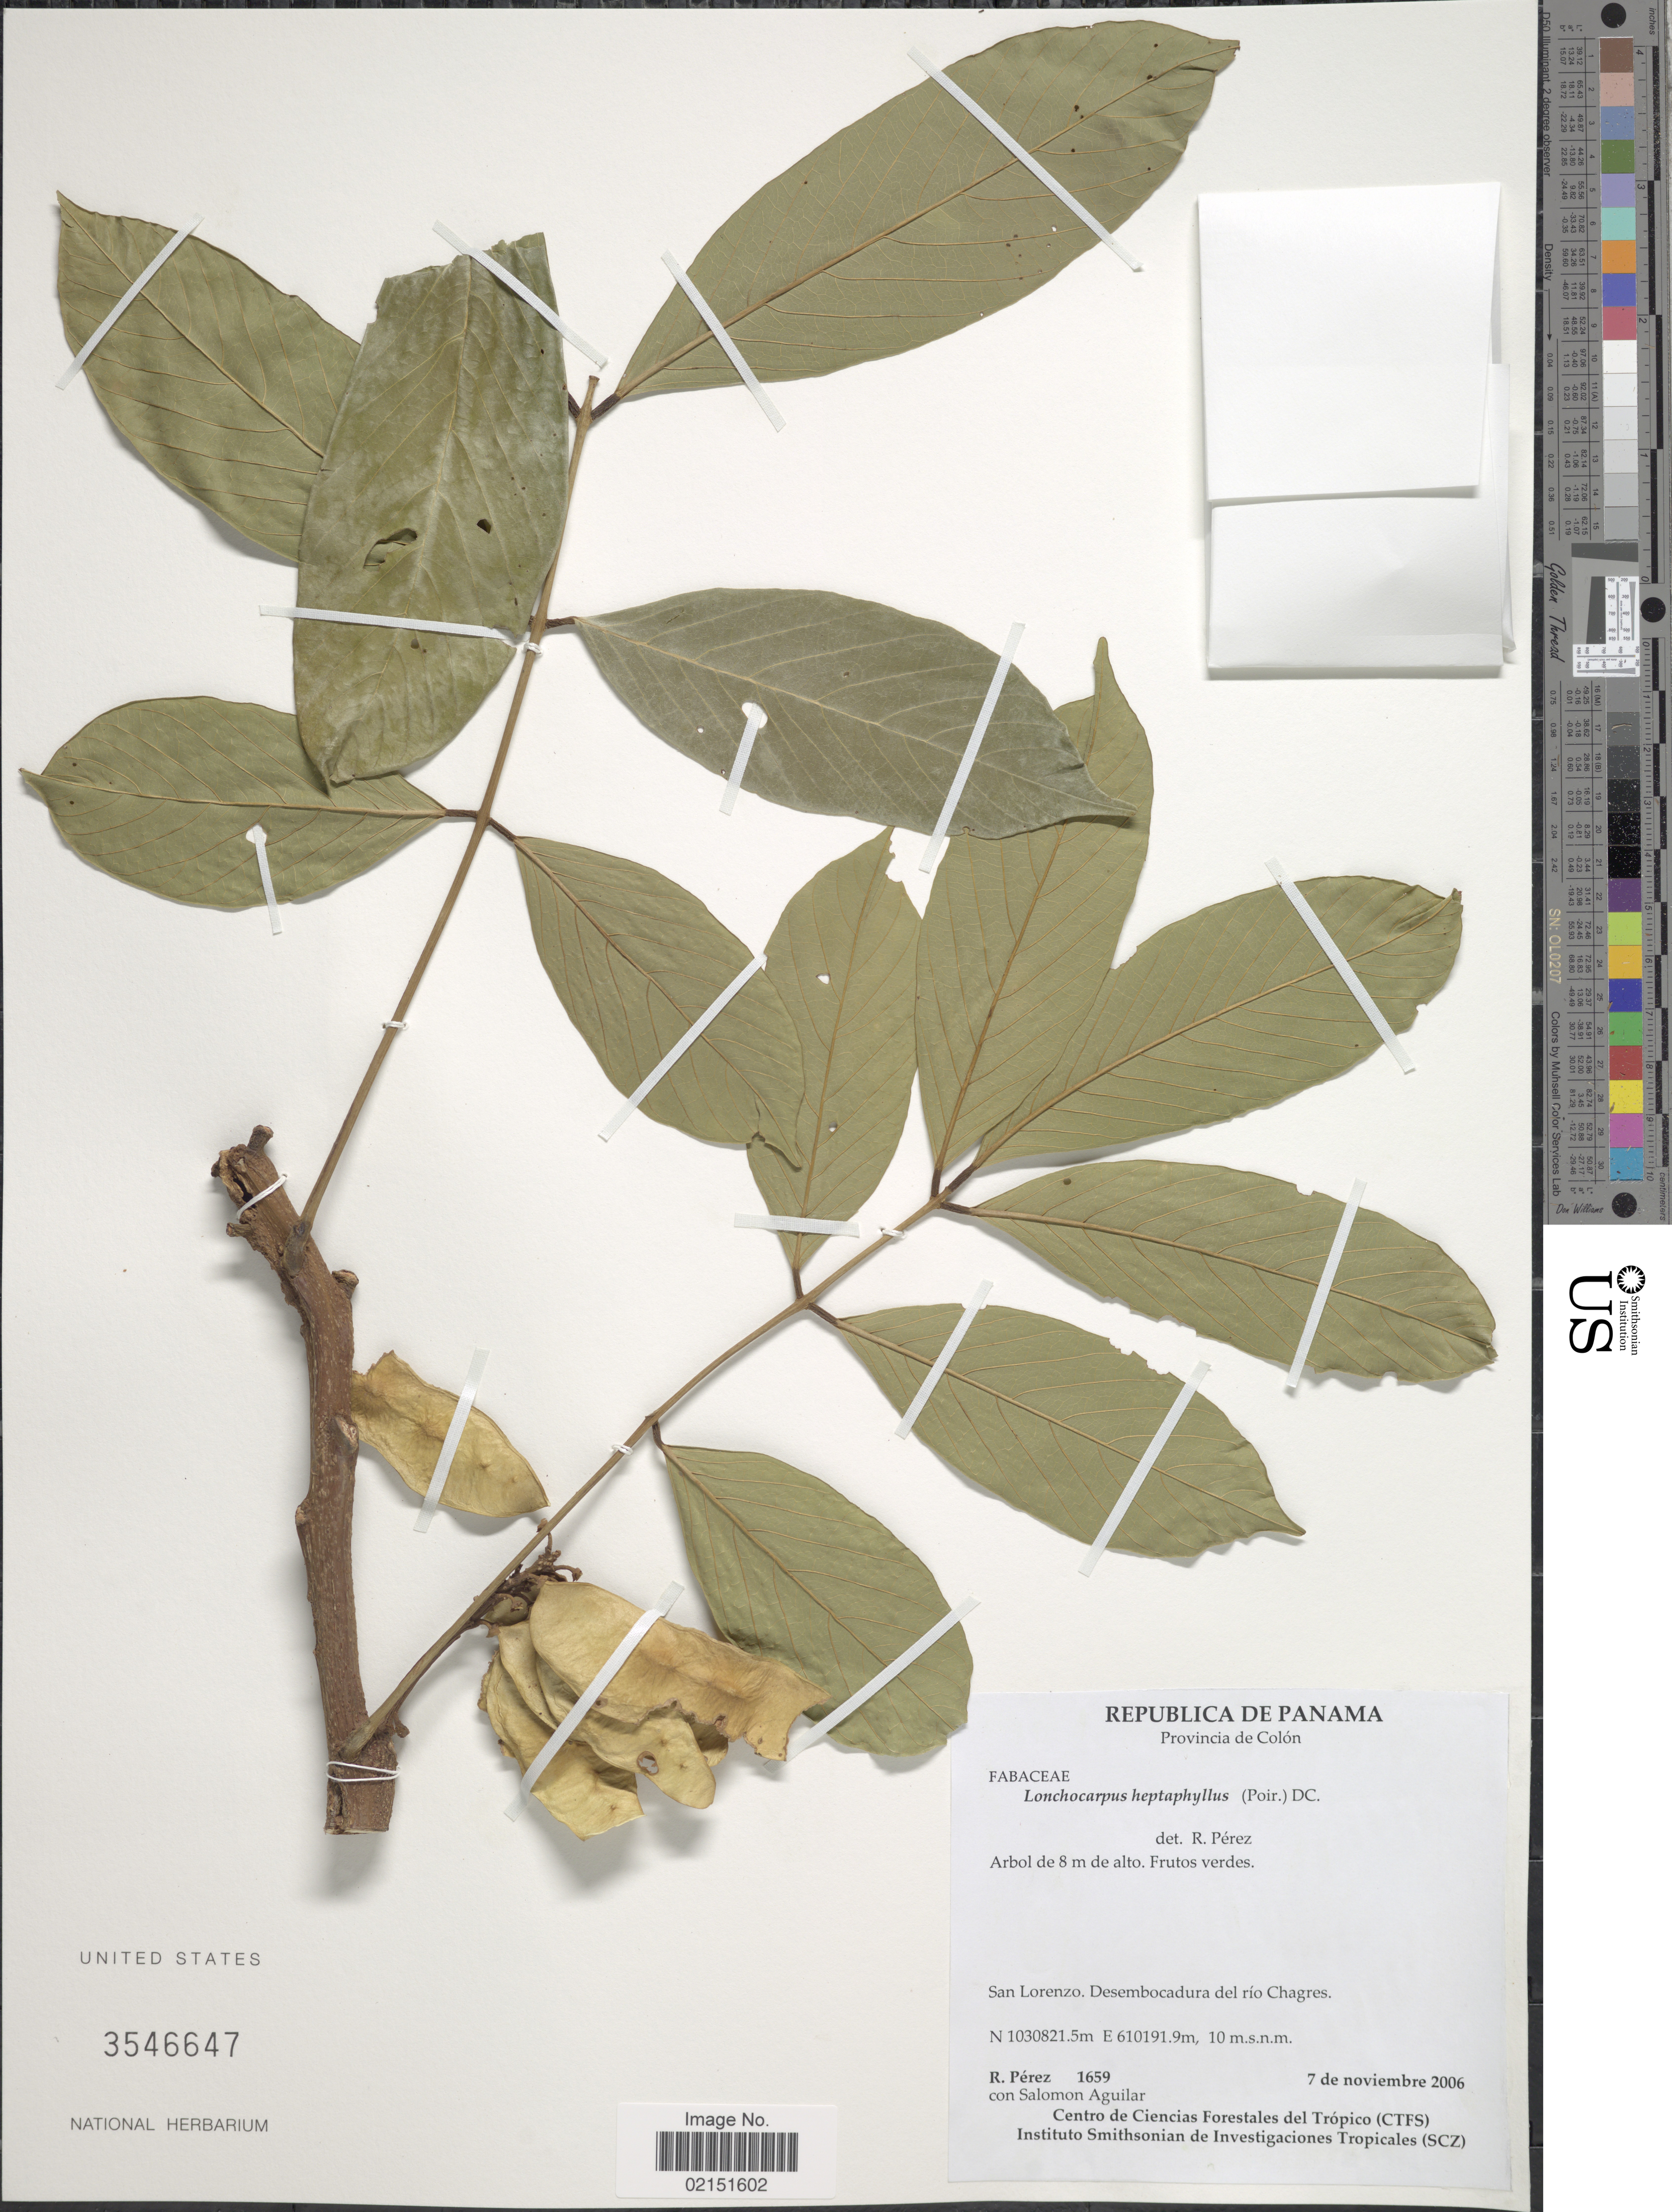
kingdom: Plantae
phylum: Tracheophyta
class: Magnoliopsida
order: Fabales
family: Fabaceae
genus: Lonchocarpus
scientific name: Lonchocarpus heptaphyllus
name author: (Poir.) DC.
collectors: R. Perez & S. Aguilar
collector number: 1659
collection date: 2006-11-07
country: Panama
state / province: Colón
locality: Provincia de Colon. San Lorenzo. Desembocadura del rio Chagres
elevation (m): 10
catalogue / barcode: US 3546647